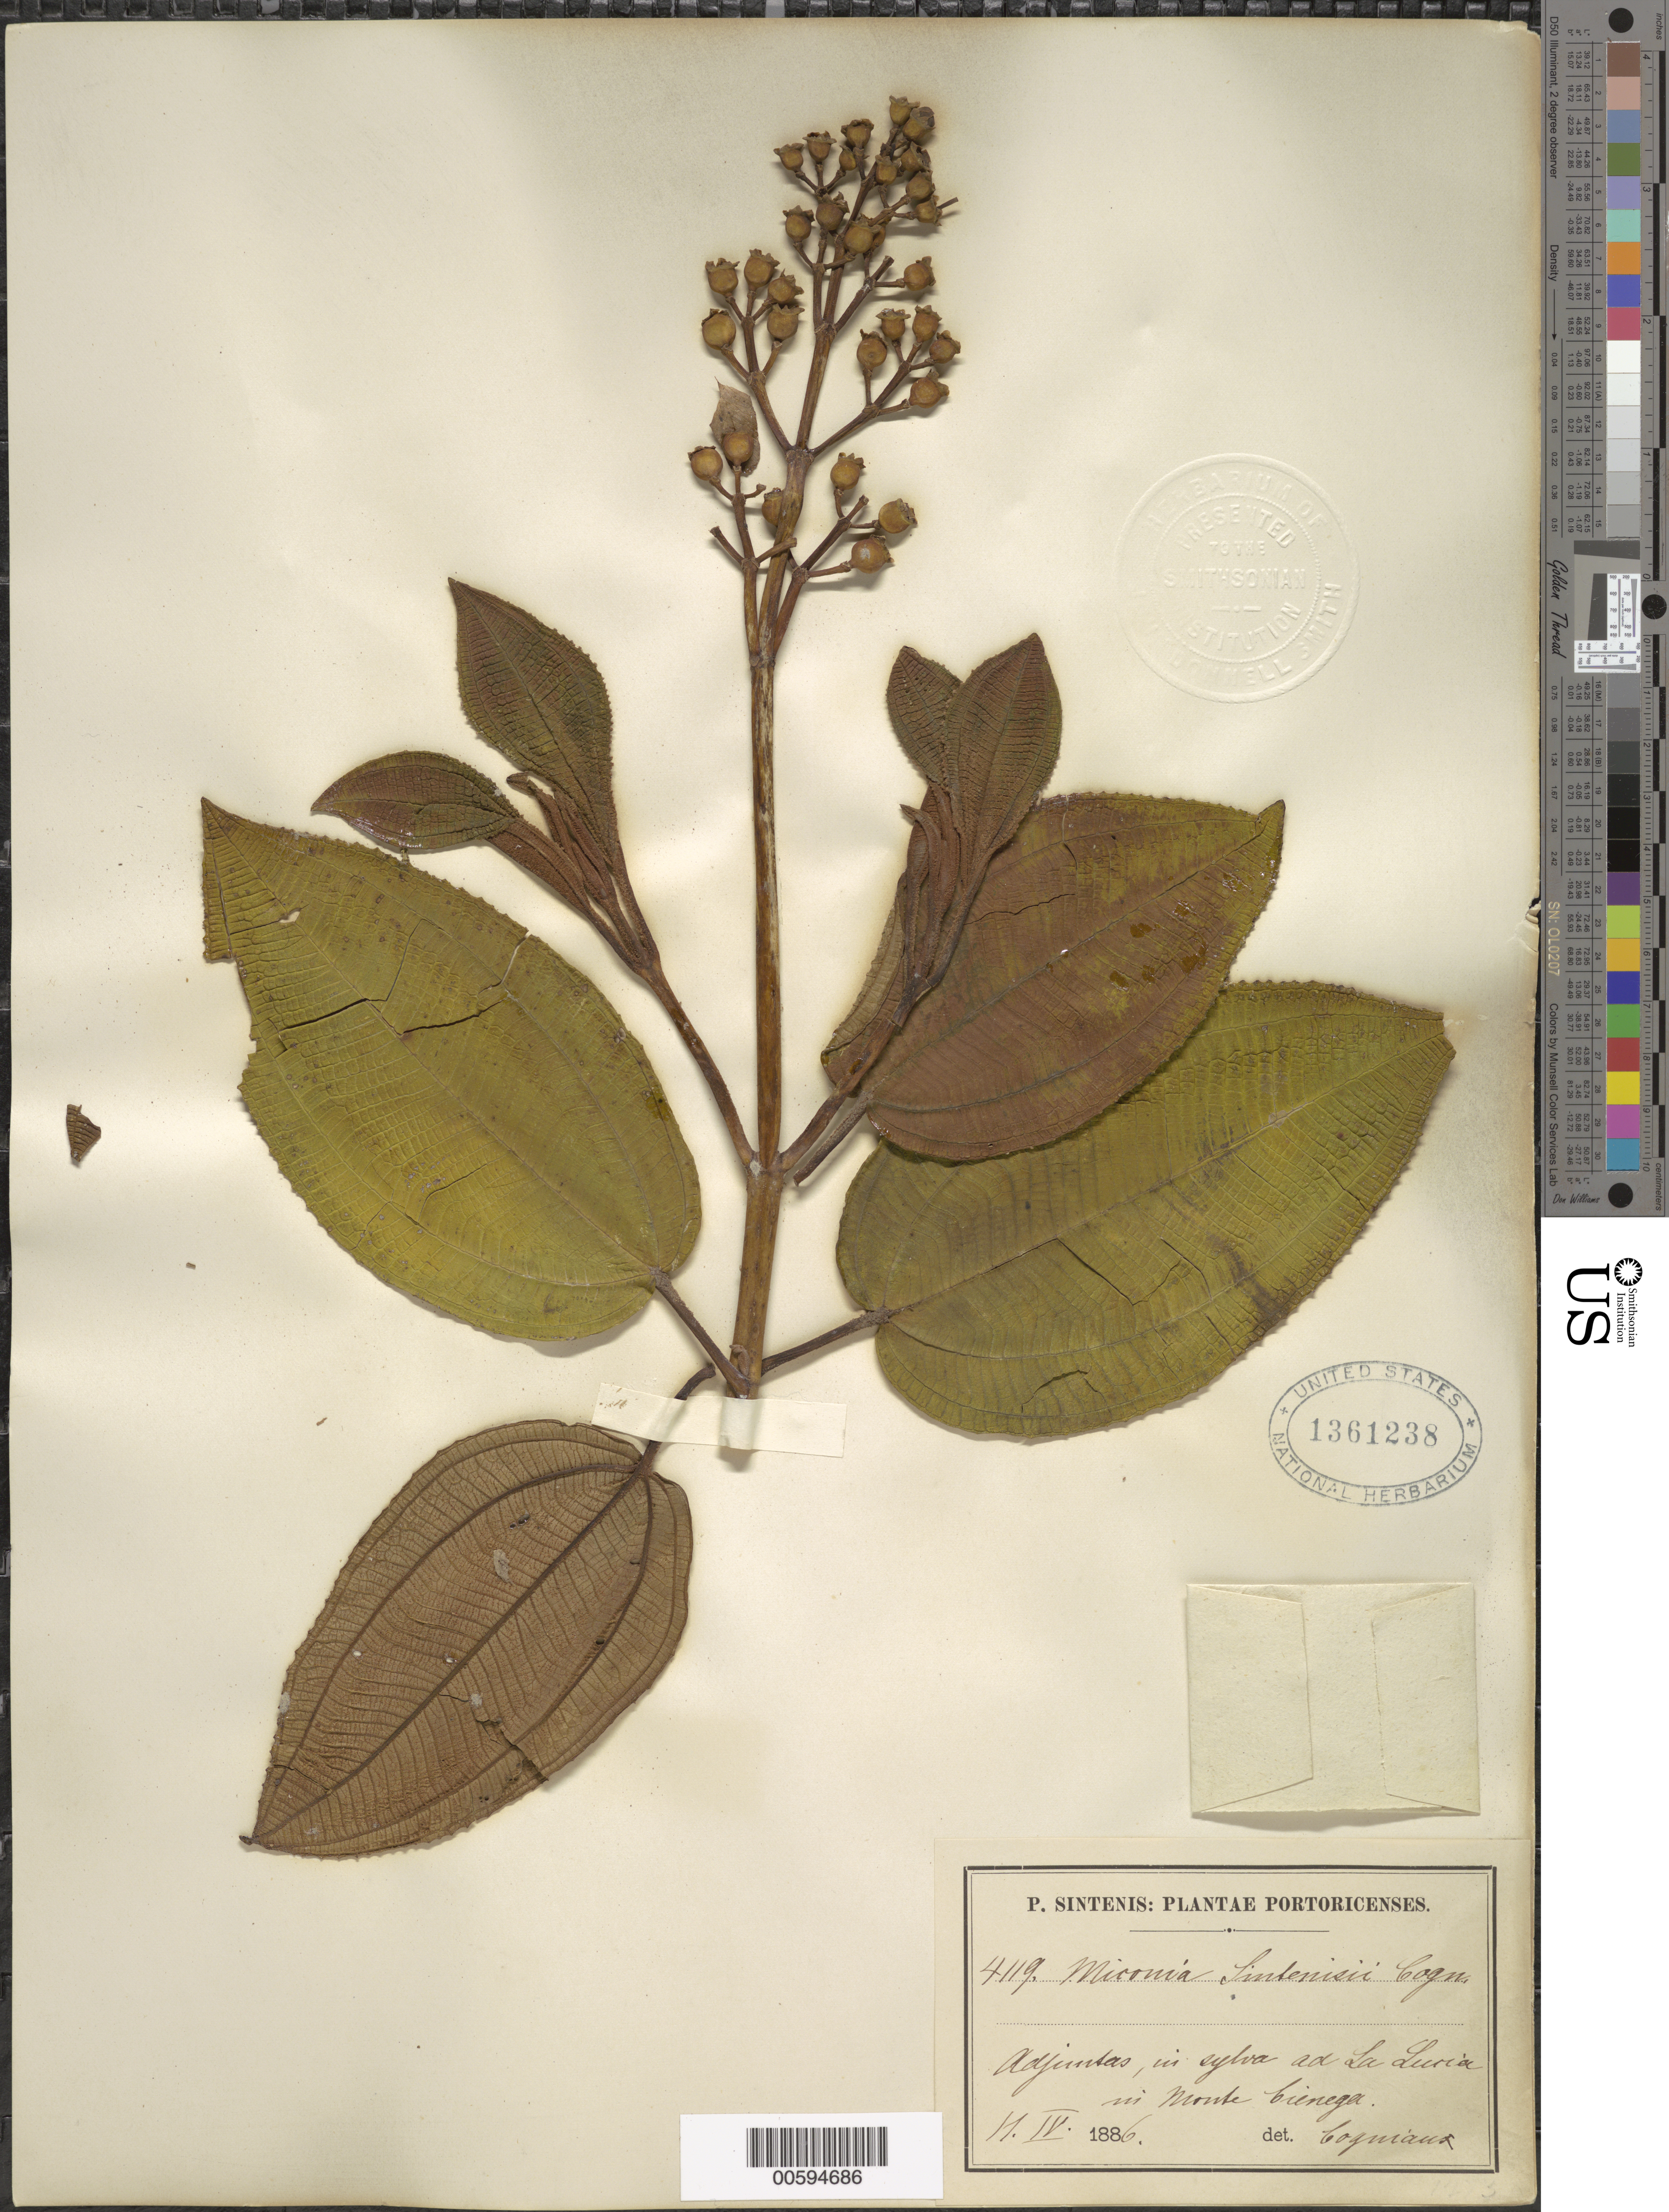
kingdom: Plantae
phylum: Tracheophyta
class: Magnoliopsida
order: Myrtales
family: Melastomataceae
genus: Miconia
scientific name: Miconia sintenisii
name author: Cogn.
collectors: P. Sintenis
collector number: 4119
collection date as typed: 11 Apr 1886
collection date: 1886-04-11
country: Puerto Rico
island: Greater Antilles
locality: Adjuntas, in sylva ad La Lucia in Monte Cienega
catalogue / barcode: US 1361238